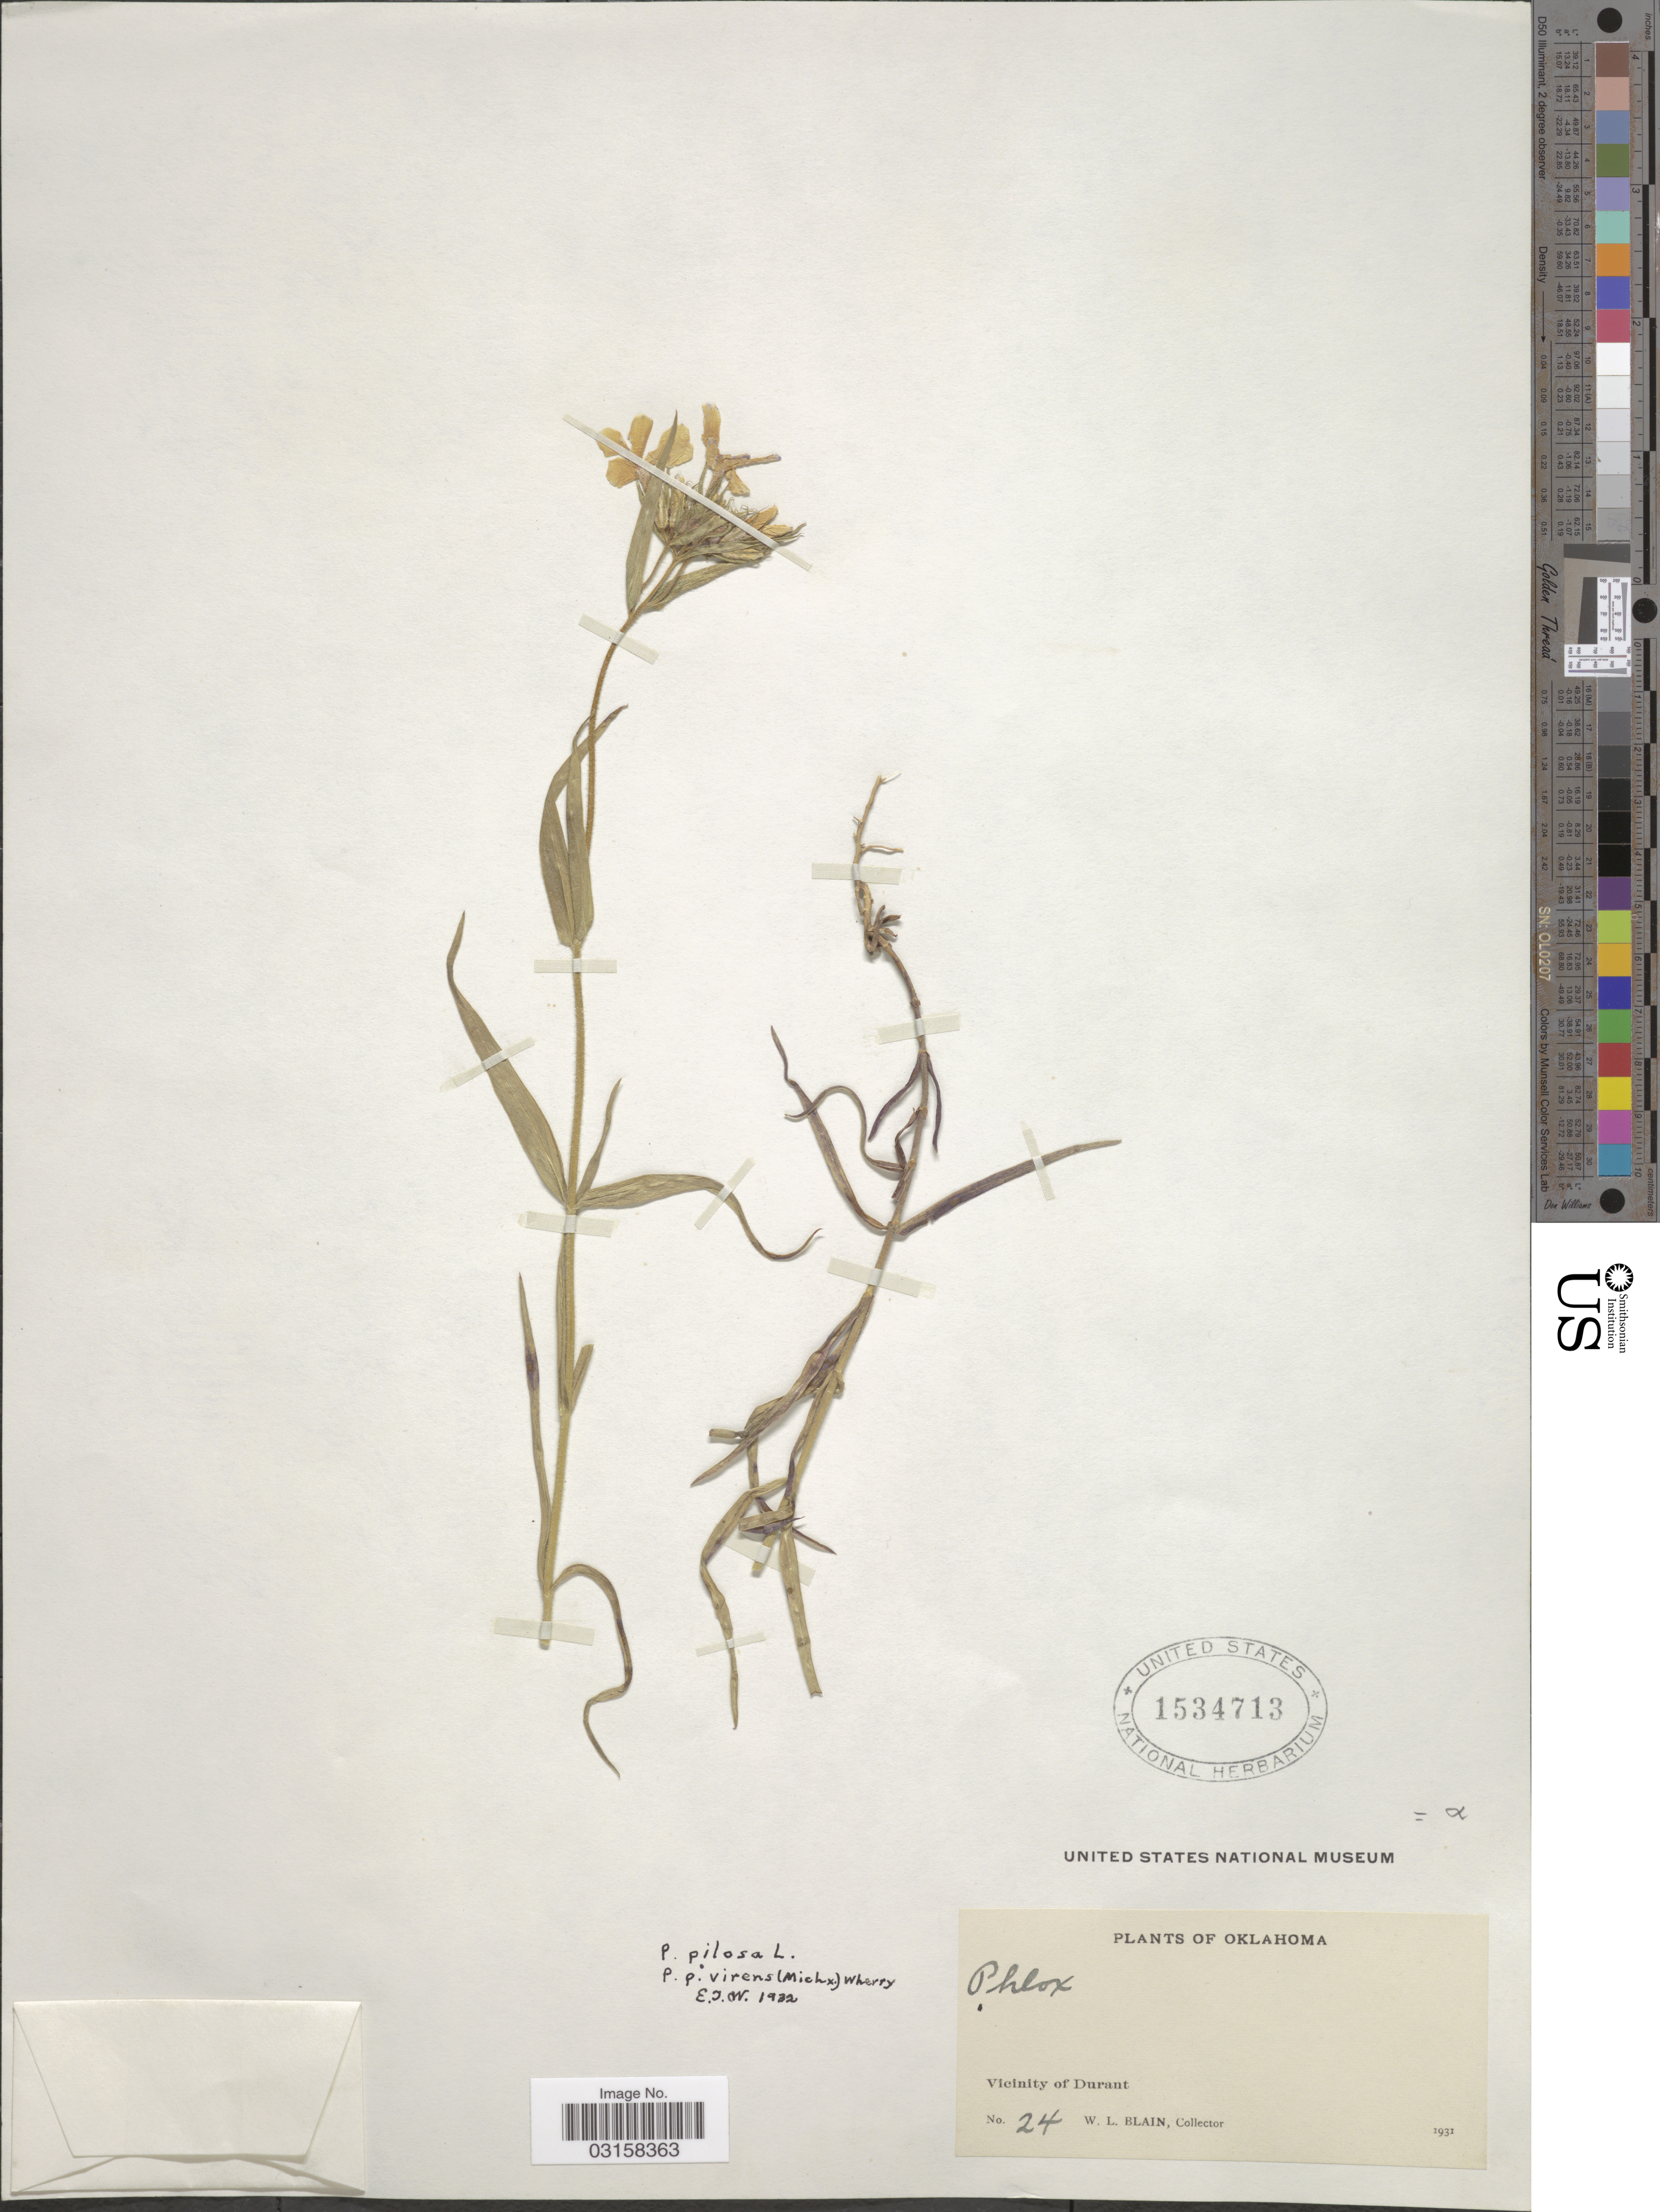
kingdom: Plantae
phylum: Tracheophyta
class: Magnoliopsida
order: Ericales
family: Polemoniaceae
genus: Phlox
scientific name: Phlox pilosa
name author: L.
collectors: W. Blain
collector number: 24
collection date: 1931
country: United States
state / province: Oklahoma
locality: Vicinity of Durant.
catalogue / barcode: US 1534713